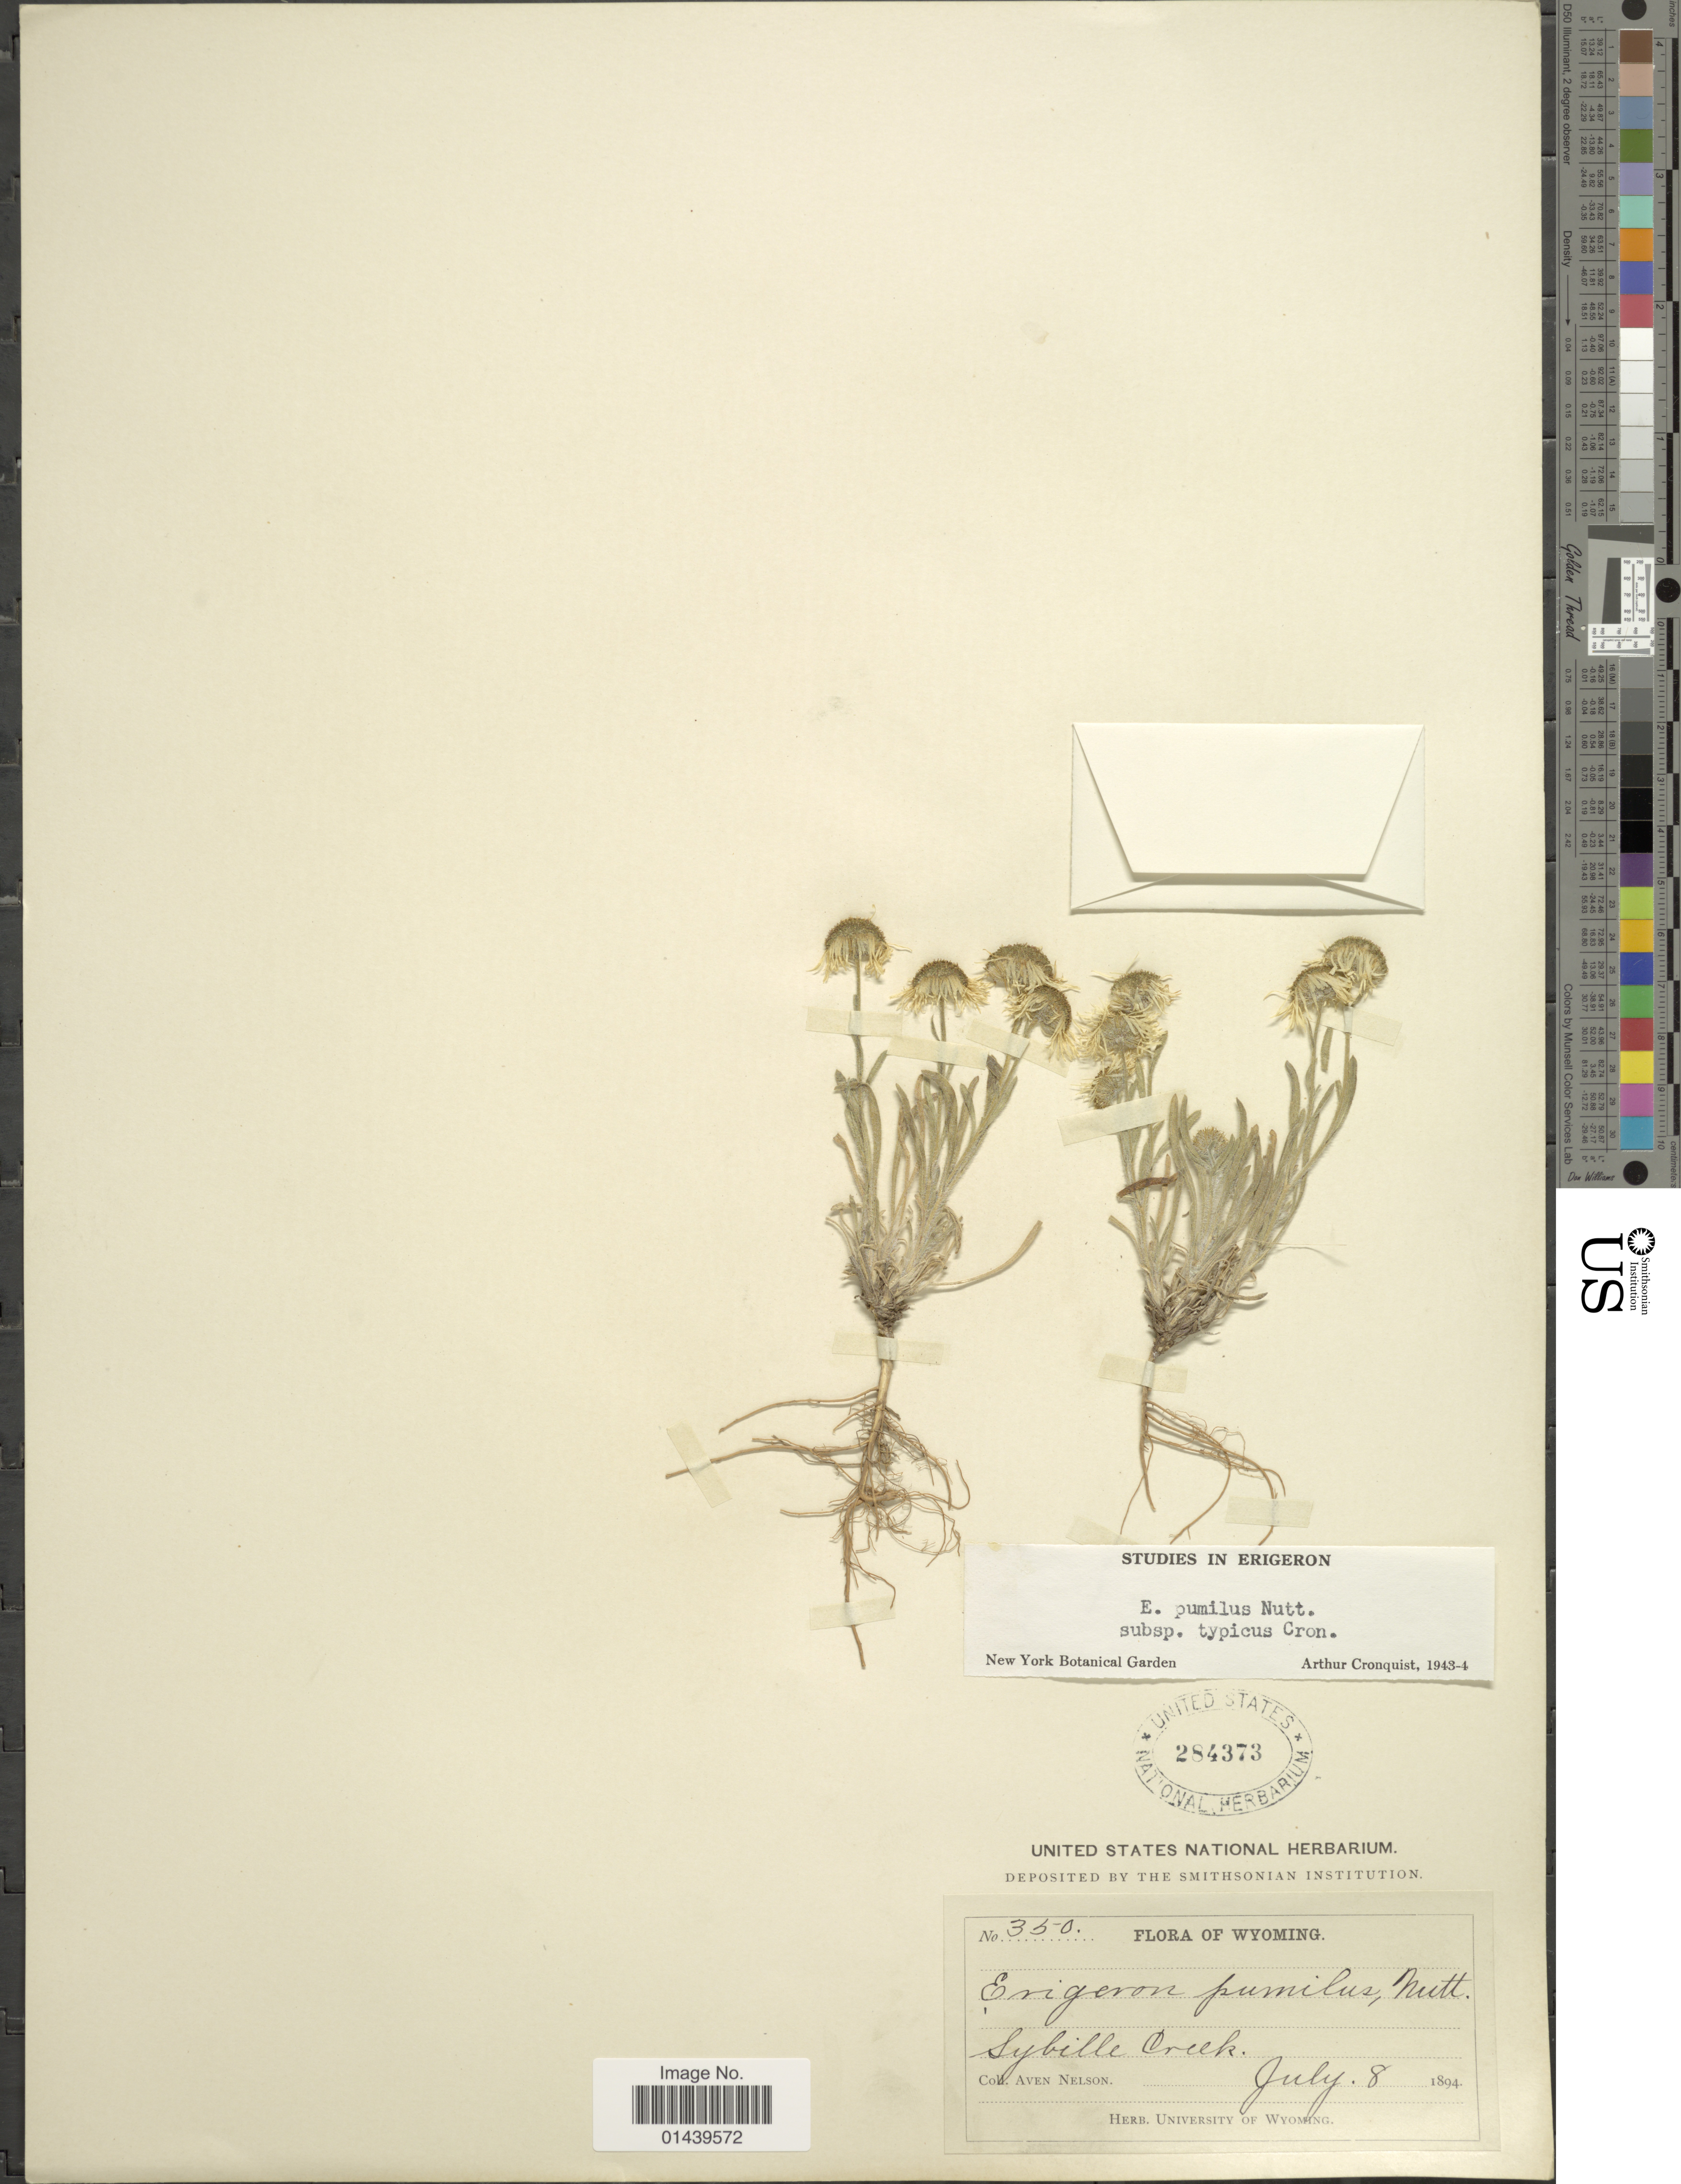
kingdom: Plantae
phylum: Tracheophyta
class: Magnoliopsida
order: Asterales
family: Asteraceae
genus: Erigeron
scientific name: Erigeron pumilus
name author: Nutt.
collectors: A. Nelson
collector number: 350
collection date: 1894-07-08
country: United States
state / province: Wyoming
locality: Sybille Creek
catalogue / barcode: US 284373